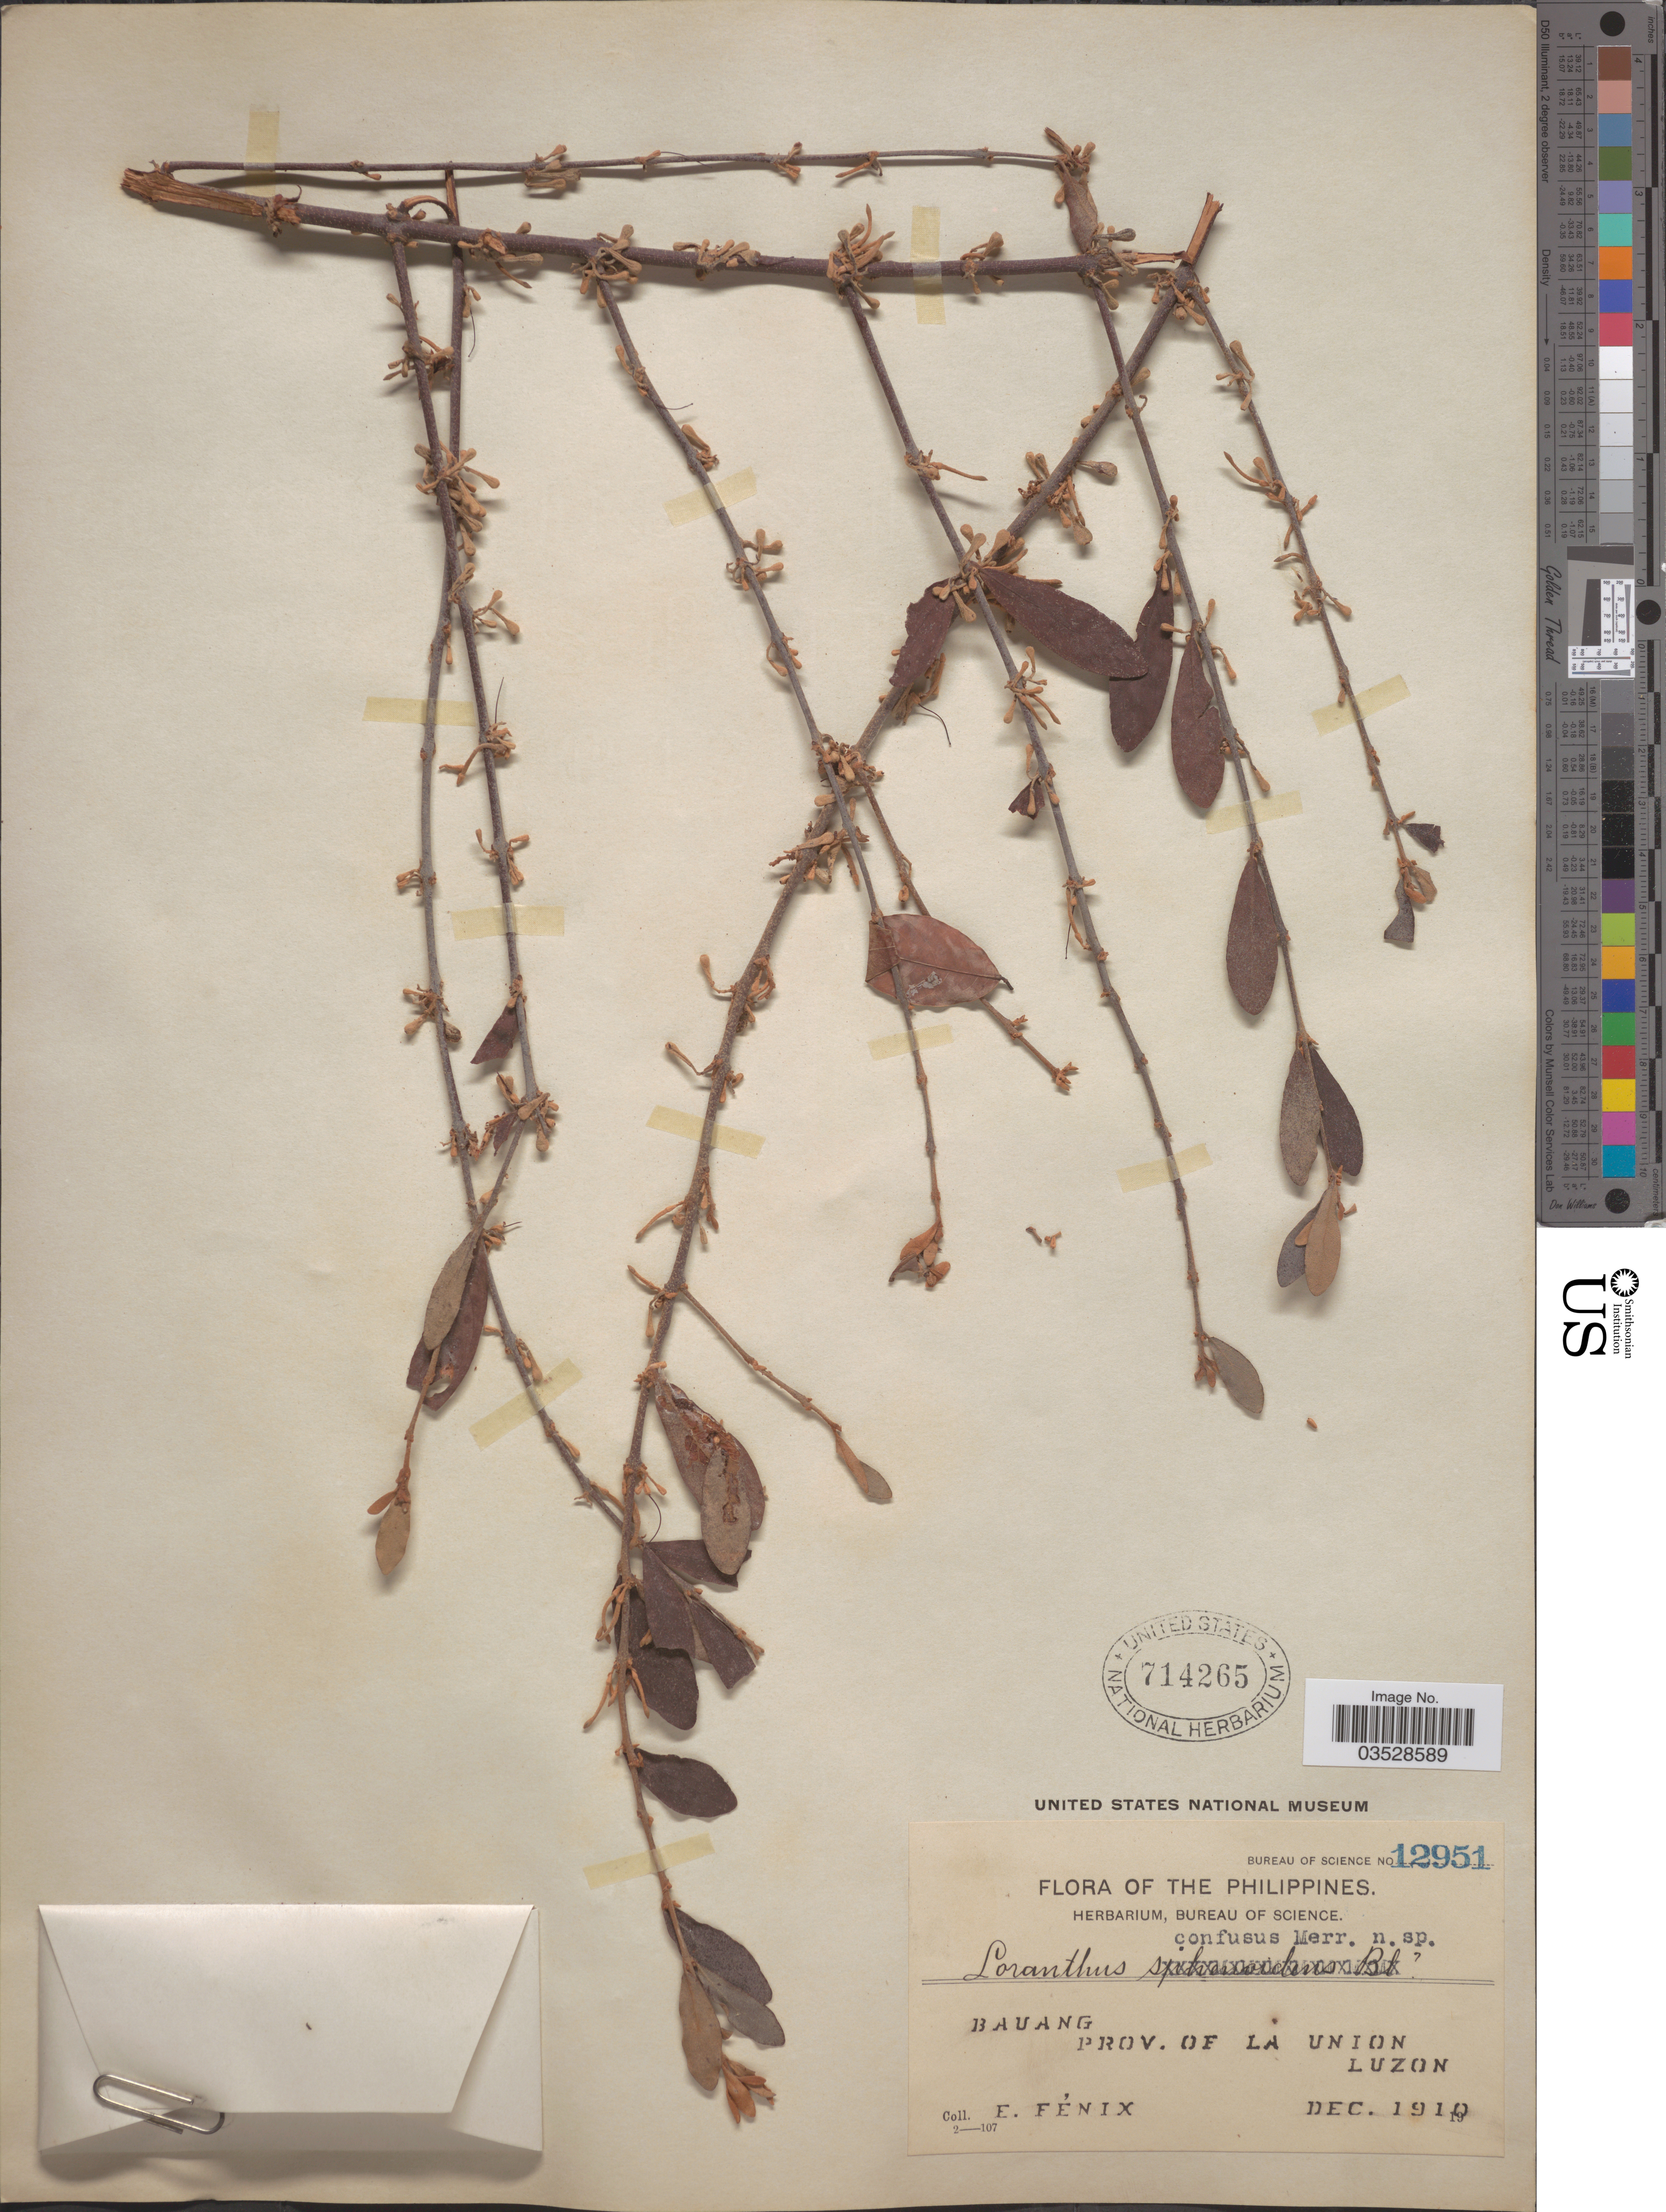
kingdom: Plantae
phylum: Tracheophyta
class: Magnoliopsida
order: Santalales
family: Loranthaceae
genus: Loranthus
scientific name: Loranthus confusus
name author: Merr.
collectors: E. Fénix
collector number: Bureau of Science 12951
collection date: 1910-12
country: Philippines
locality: Bauang. Prov. of La Union. Luzon.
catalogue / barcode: US 714265